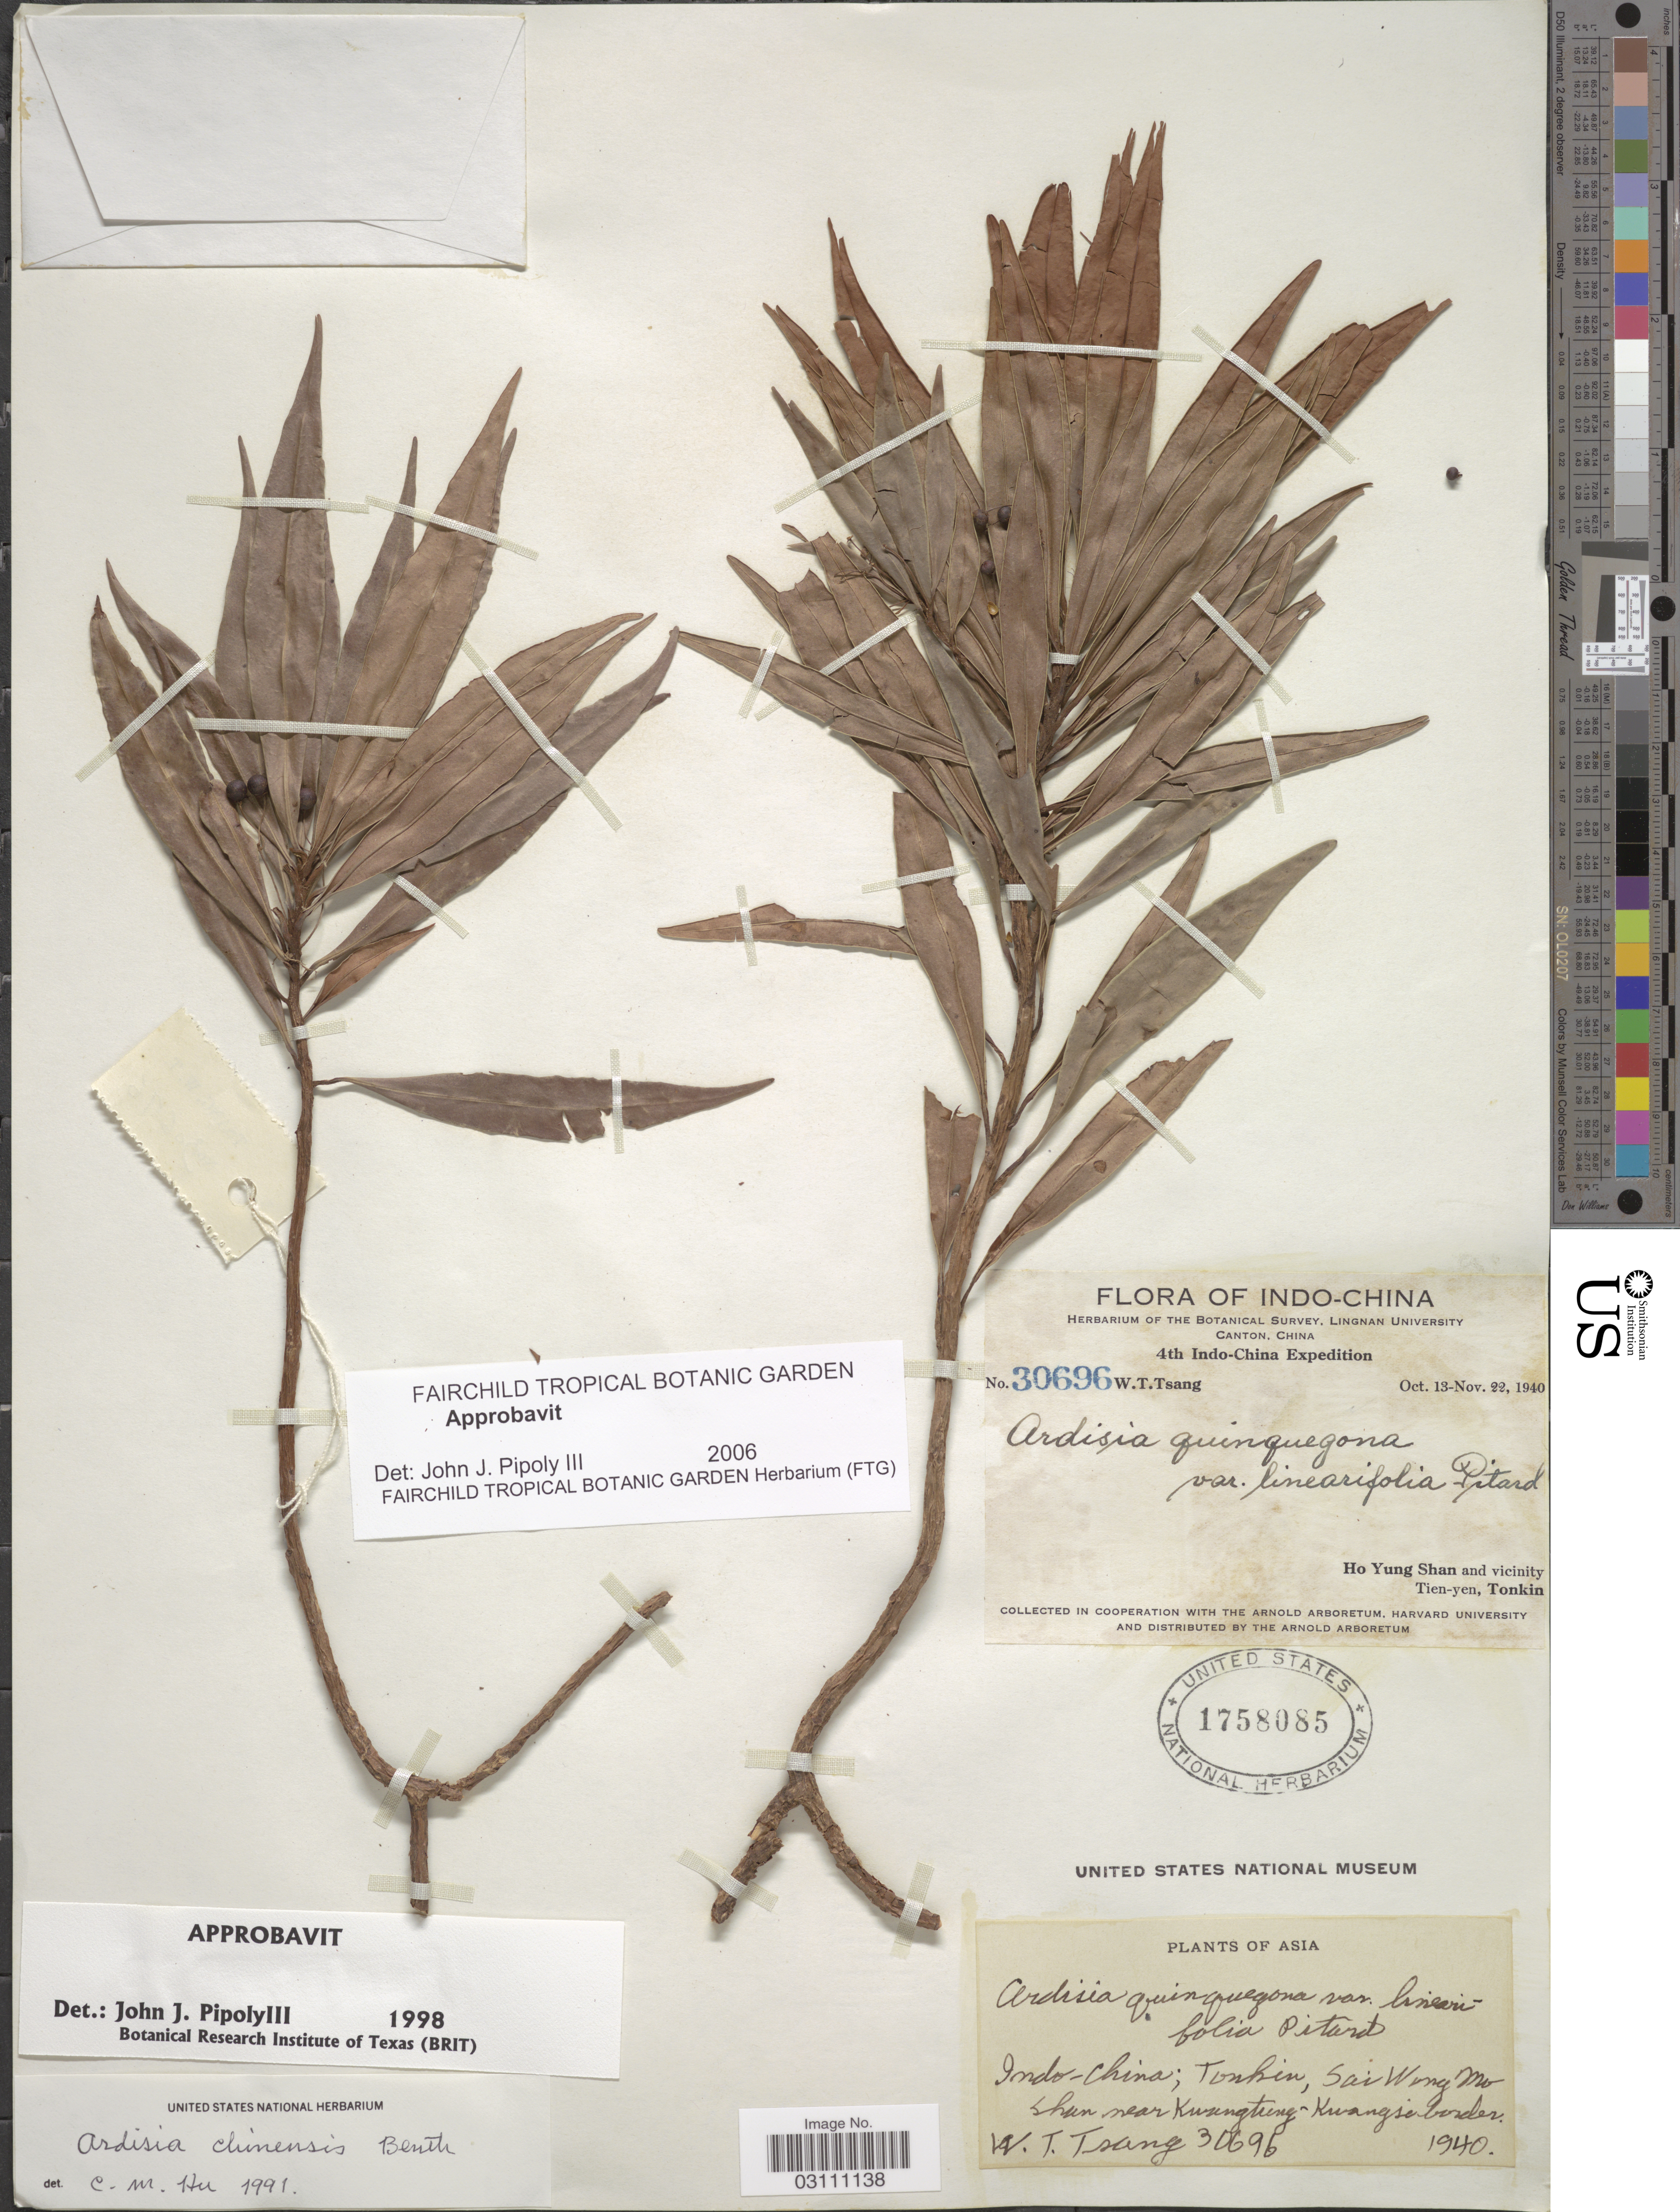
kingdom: Plantae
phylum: Tracheophyta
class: Magnoliopsida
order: Ericales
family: Primulaceae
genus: Ardisia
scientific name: Ardisia chinensis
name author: Benth.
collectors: W. T. Tsang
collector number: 30696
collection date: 1940-10-13/1940-11-22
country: Vietnam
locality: Indo-China. Ho Yung Shan and vicinity. Tien-yen, Tonkin. Tonkin, Sai Wong Mo Shan near Kwangtung-Kwangsi border.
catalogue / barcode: US 1758085